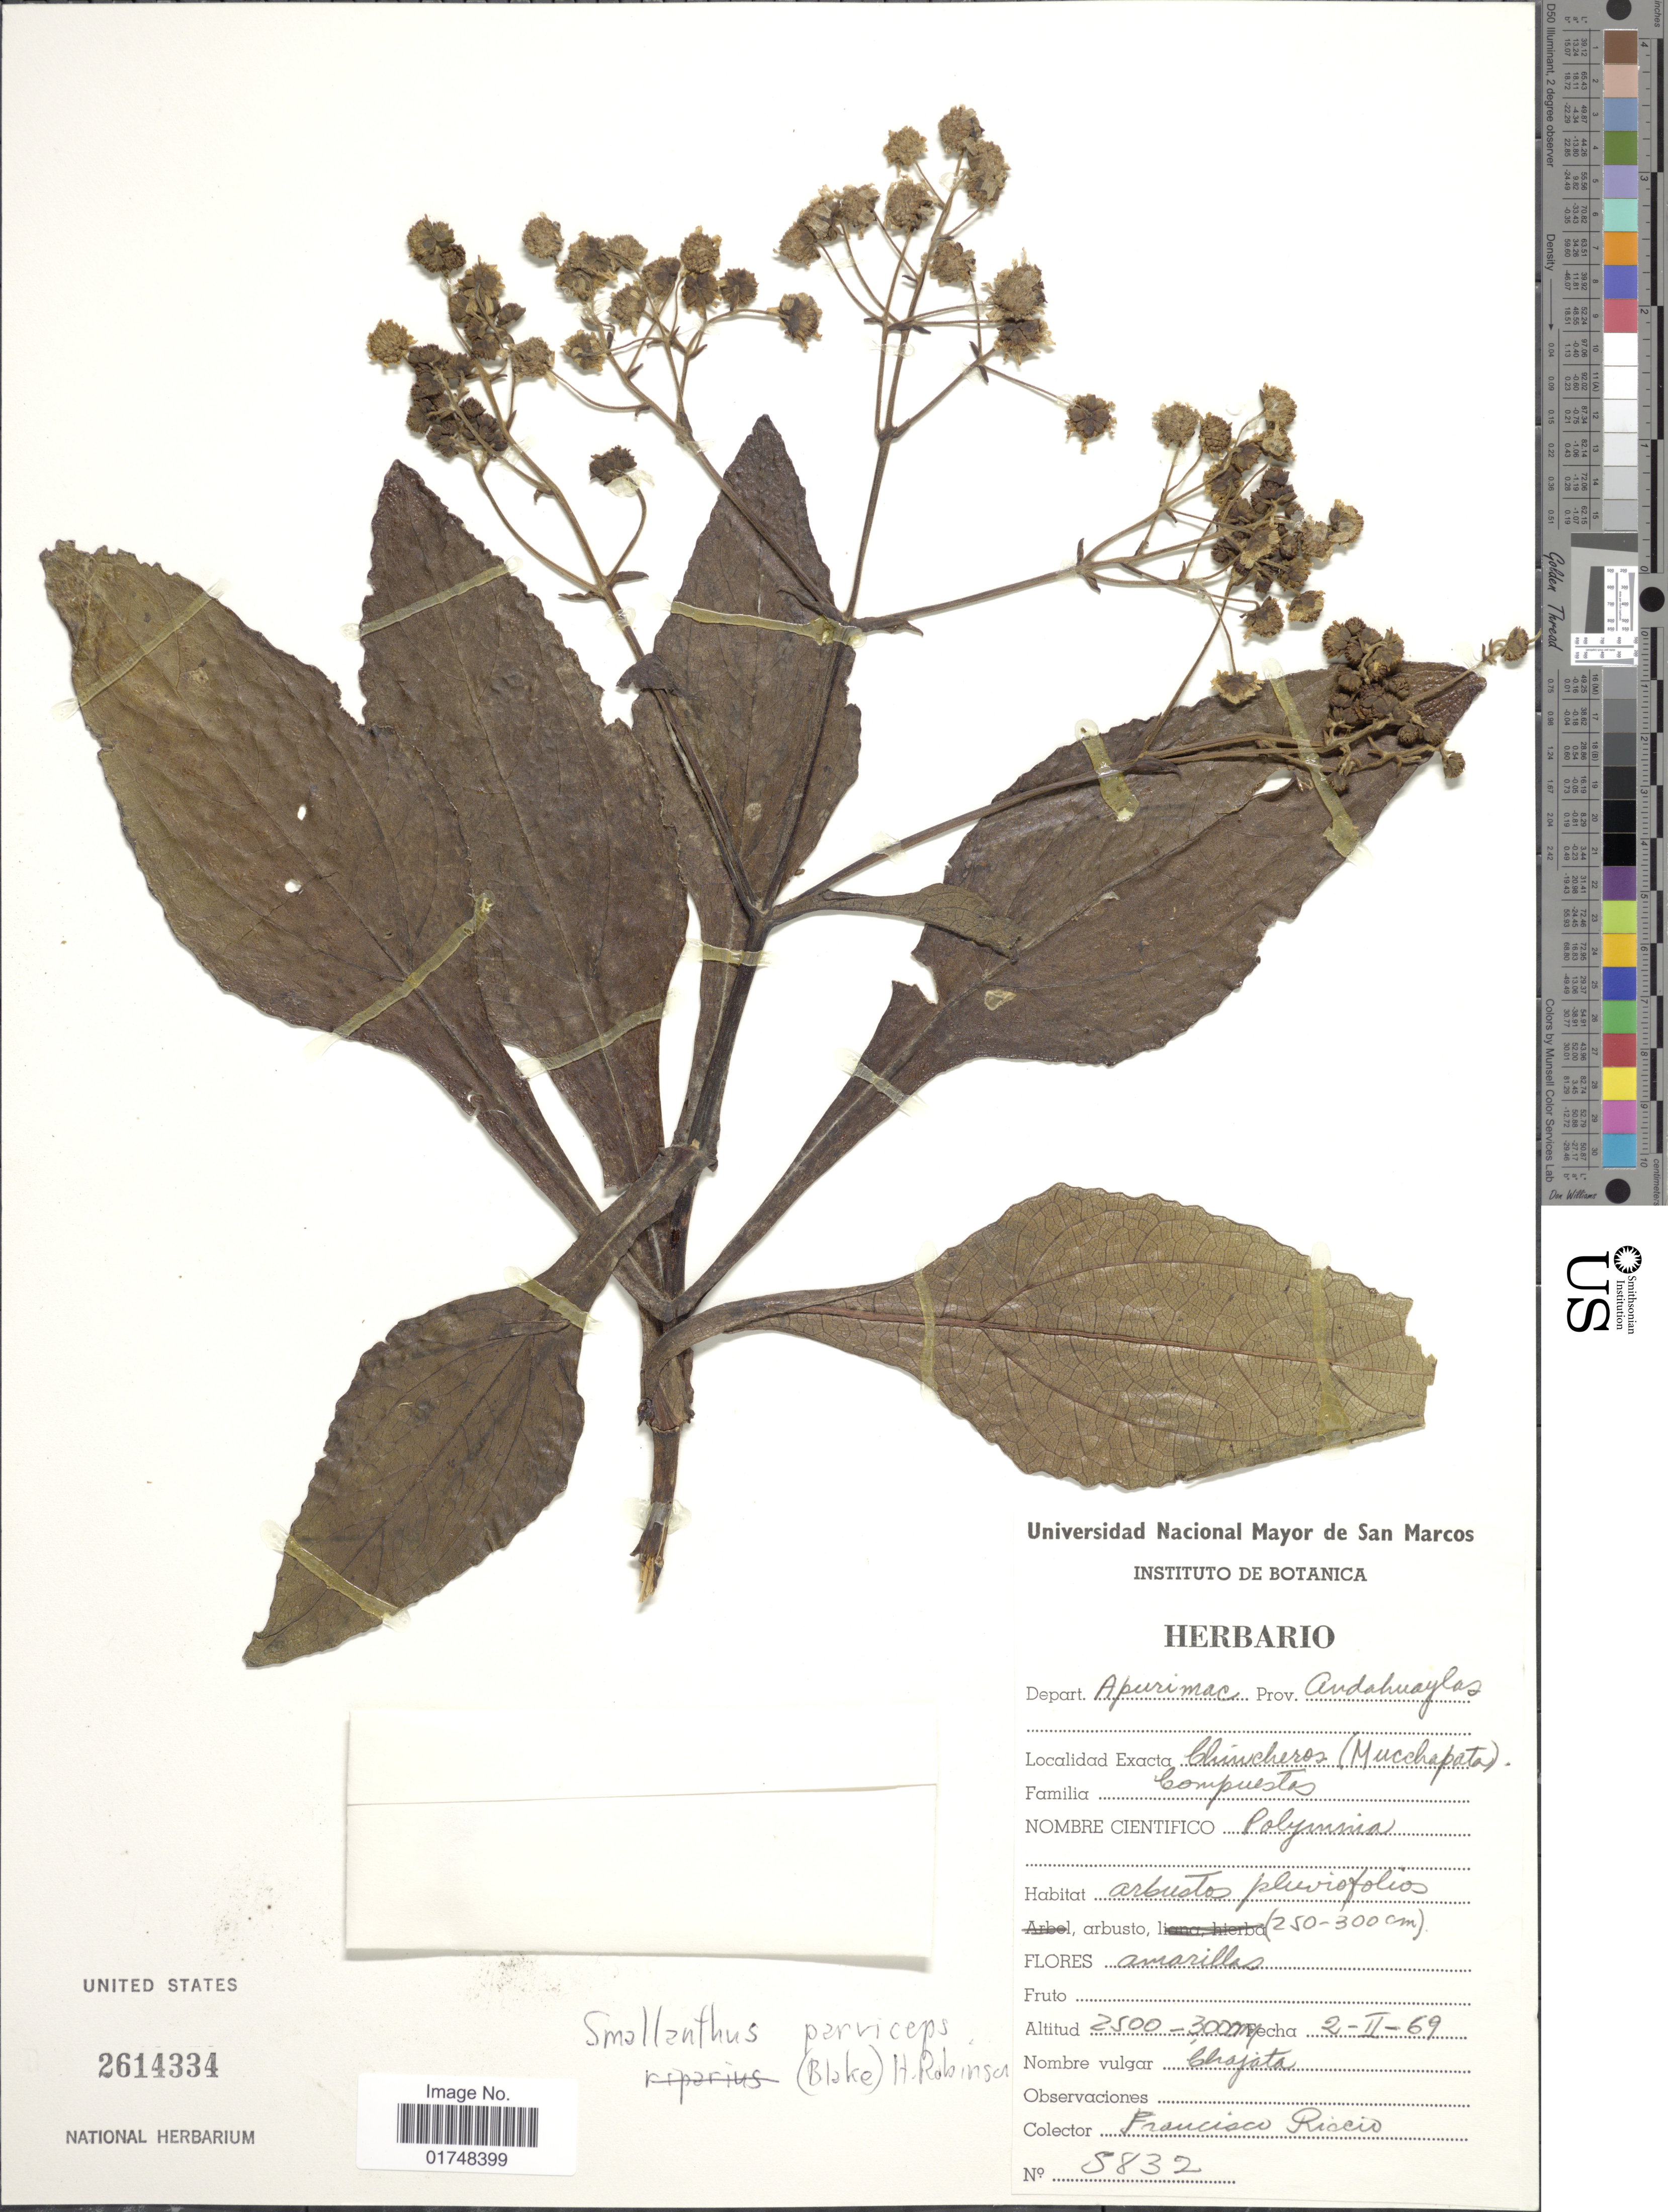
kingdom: Plantae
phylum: Tracheophyta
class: Magnoliopsida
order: Asterales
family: Asteraceae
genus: Smallanthus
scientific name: Smallanthus parviceps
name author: (S.F. Blake) H. Rob.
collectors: F. Riccio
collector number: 5832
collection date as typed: Transcribed d/m/y: 2/2/69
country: Peru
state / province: Apurímac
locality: Prov. Andahuaylas, Chincheros (Mucchapata)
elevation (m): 2500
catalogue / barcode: US 2614334